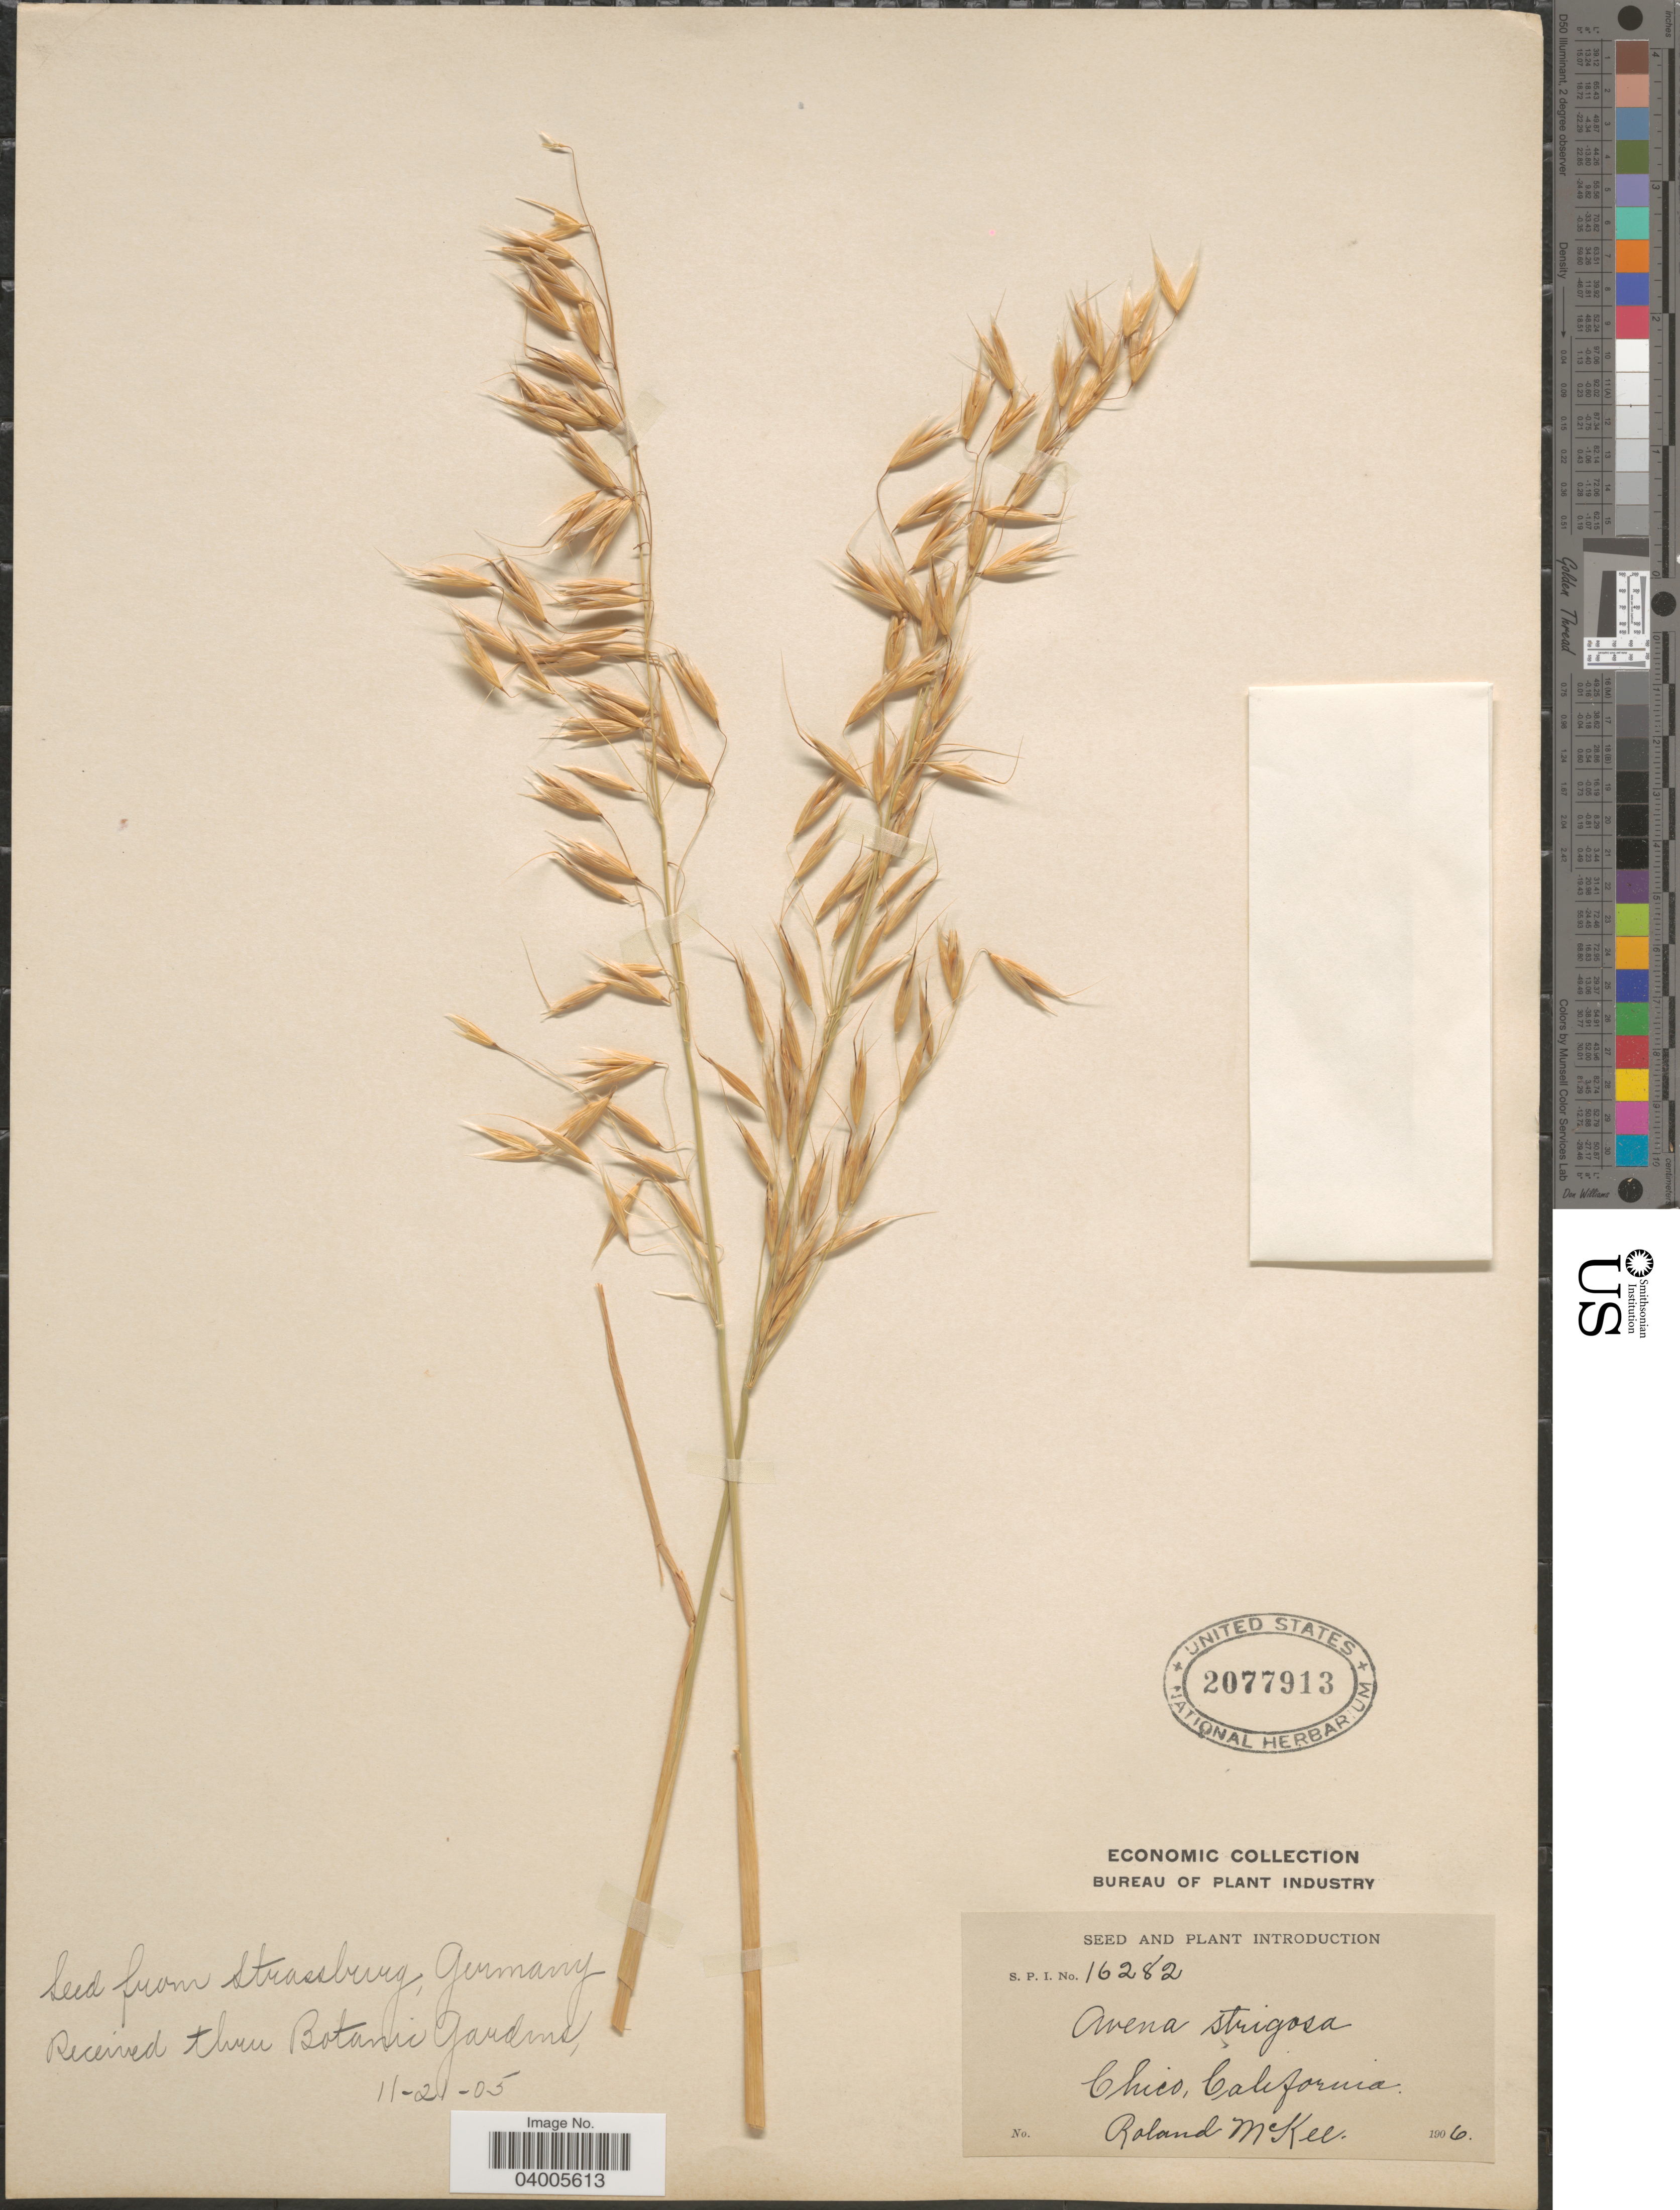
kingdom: Plantae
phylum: Tracheophyta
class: Liliopsida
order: Poales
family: Poaceae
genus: Avena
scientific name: Avena strigosa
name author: Schreb.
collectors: R. Mckee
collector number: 16282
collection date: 1906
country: United States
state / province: California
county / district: Butte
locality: Chico.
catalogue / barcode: US 2077913